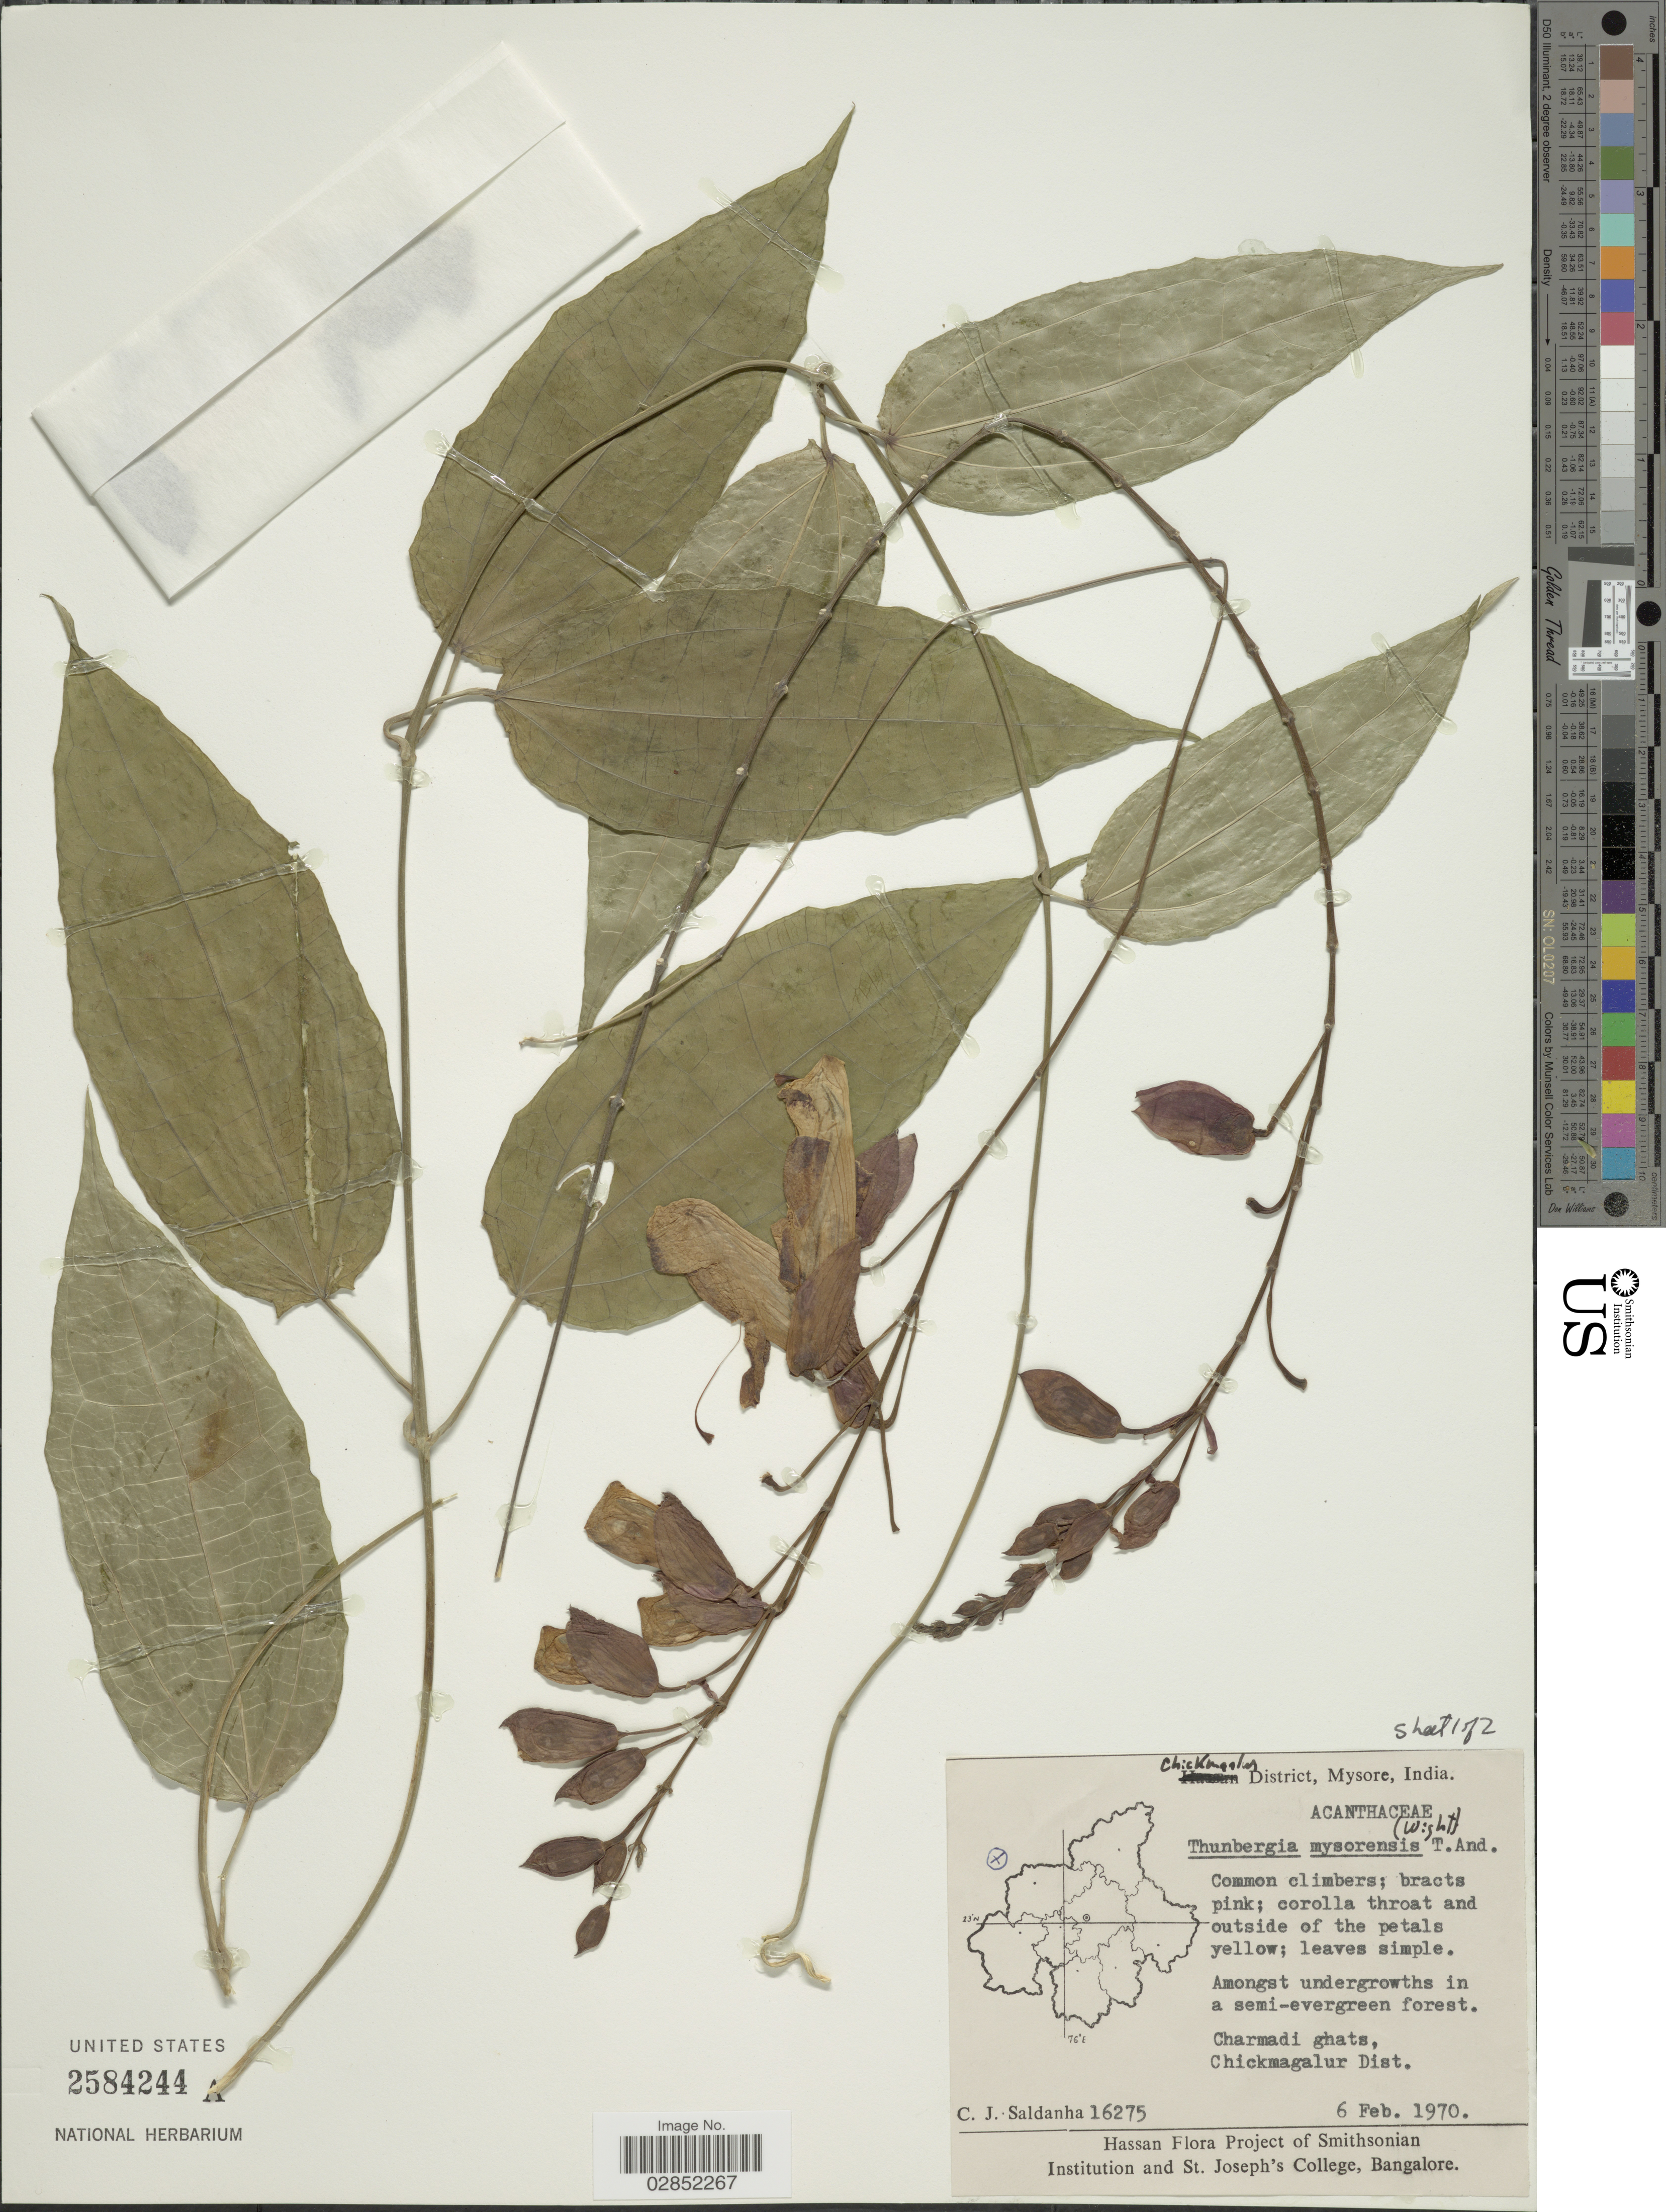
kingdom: Plantae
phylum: Tracheophyta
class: Magnoliopsida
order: Lamiales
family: Acanthaceae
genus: Thunbergia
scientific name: Thunbergia mysorensis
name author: (Wight) T. Anderson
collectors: C. J. Saldanha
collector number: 16275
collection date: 1970-02-06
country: India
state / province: Karnataka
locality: Chickmagalur District, Mysore. Charmadi ghats.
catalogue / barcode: US 2584244